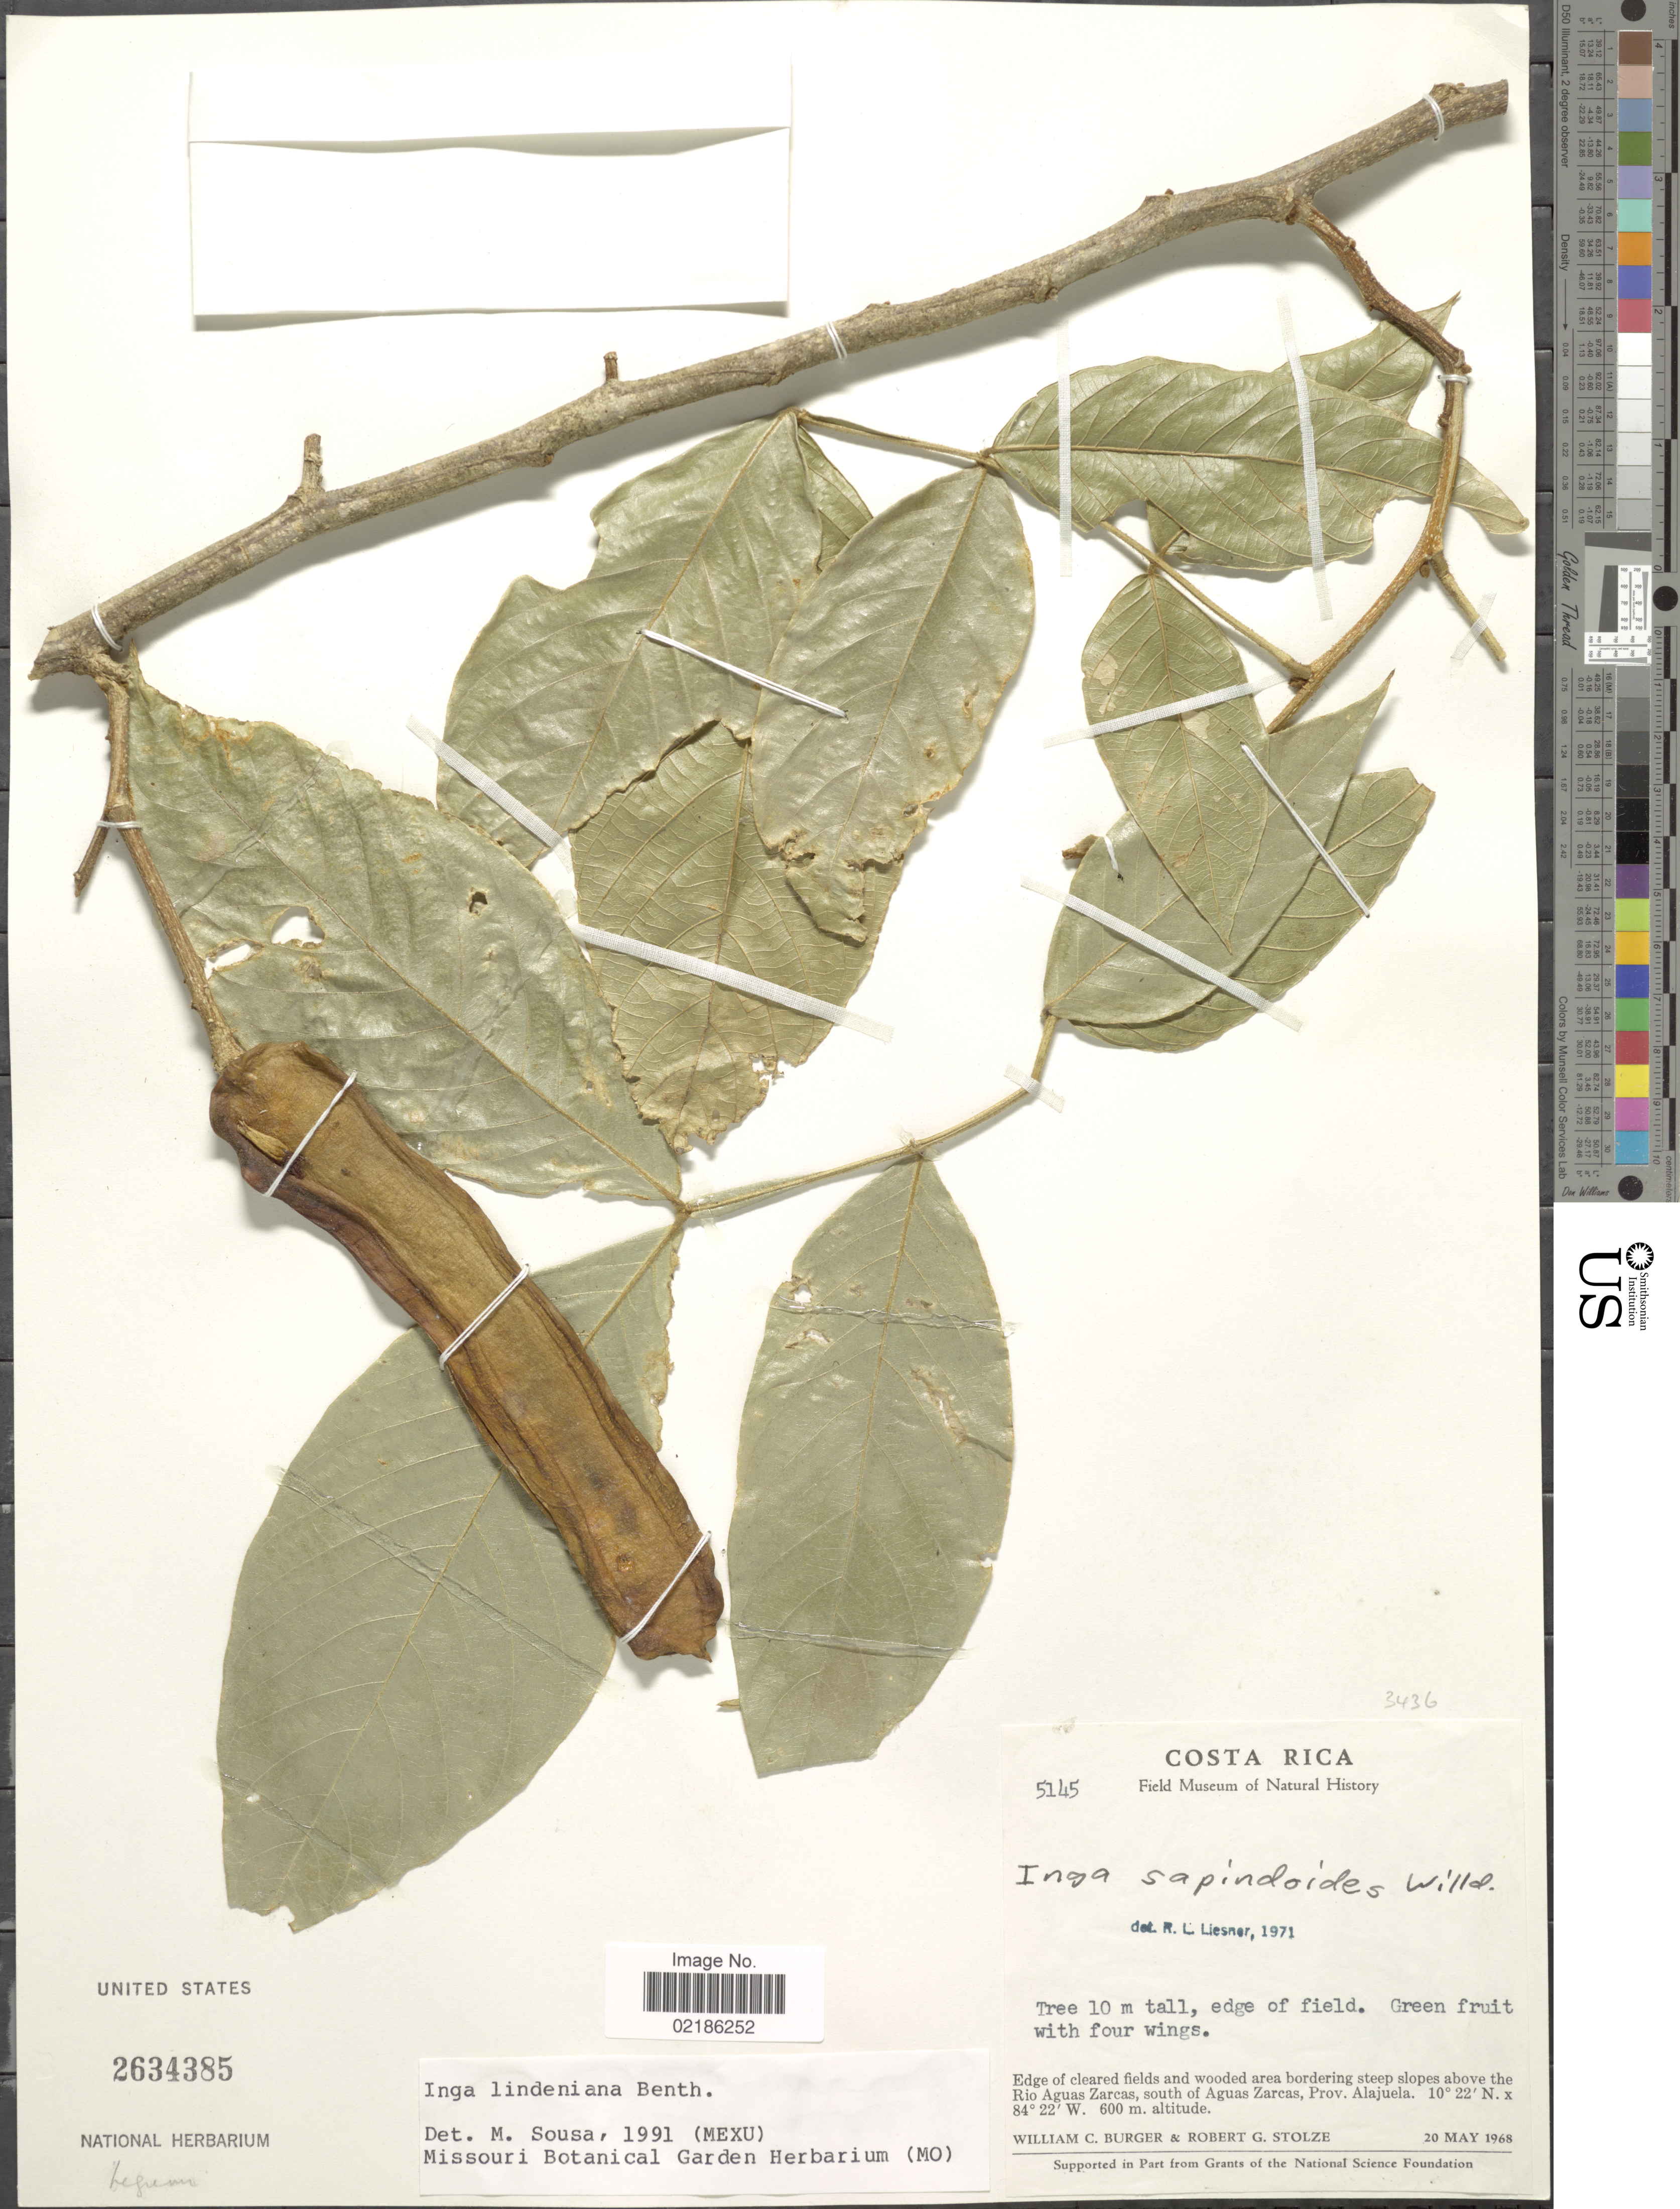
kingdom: Plantae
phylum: Tracheophyta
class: Magnoliopsida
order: Fabales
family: Fabaceae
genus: Inga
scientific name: Inga lindeniana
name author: Benth.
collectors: W. Burger & R. G. Stolze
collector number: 5145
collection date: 1968-05-20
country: Costa Rica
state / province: Alajuela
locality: Above the Rio Aguas Zarcas, south of Aguas Zarcas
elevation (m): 600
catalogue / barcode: US 2634385